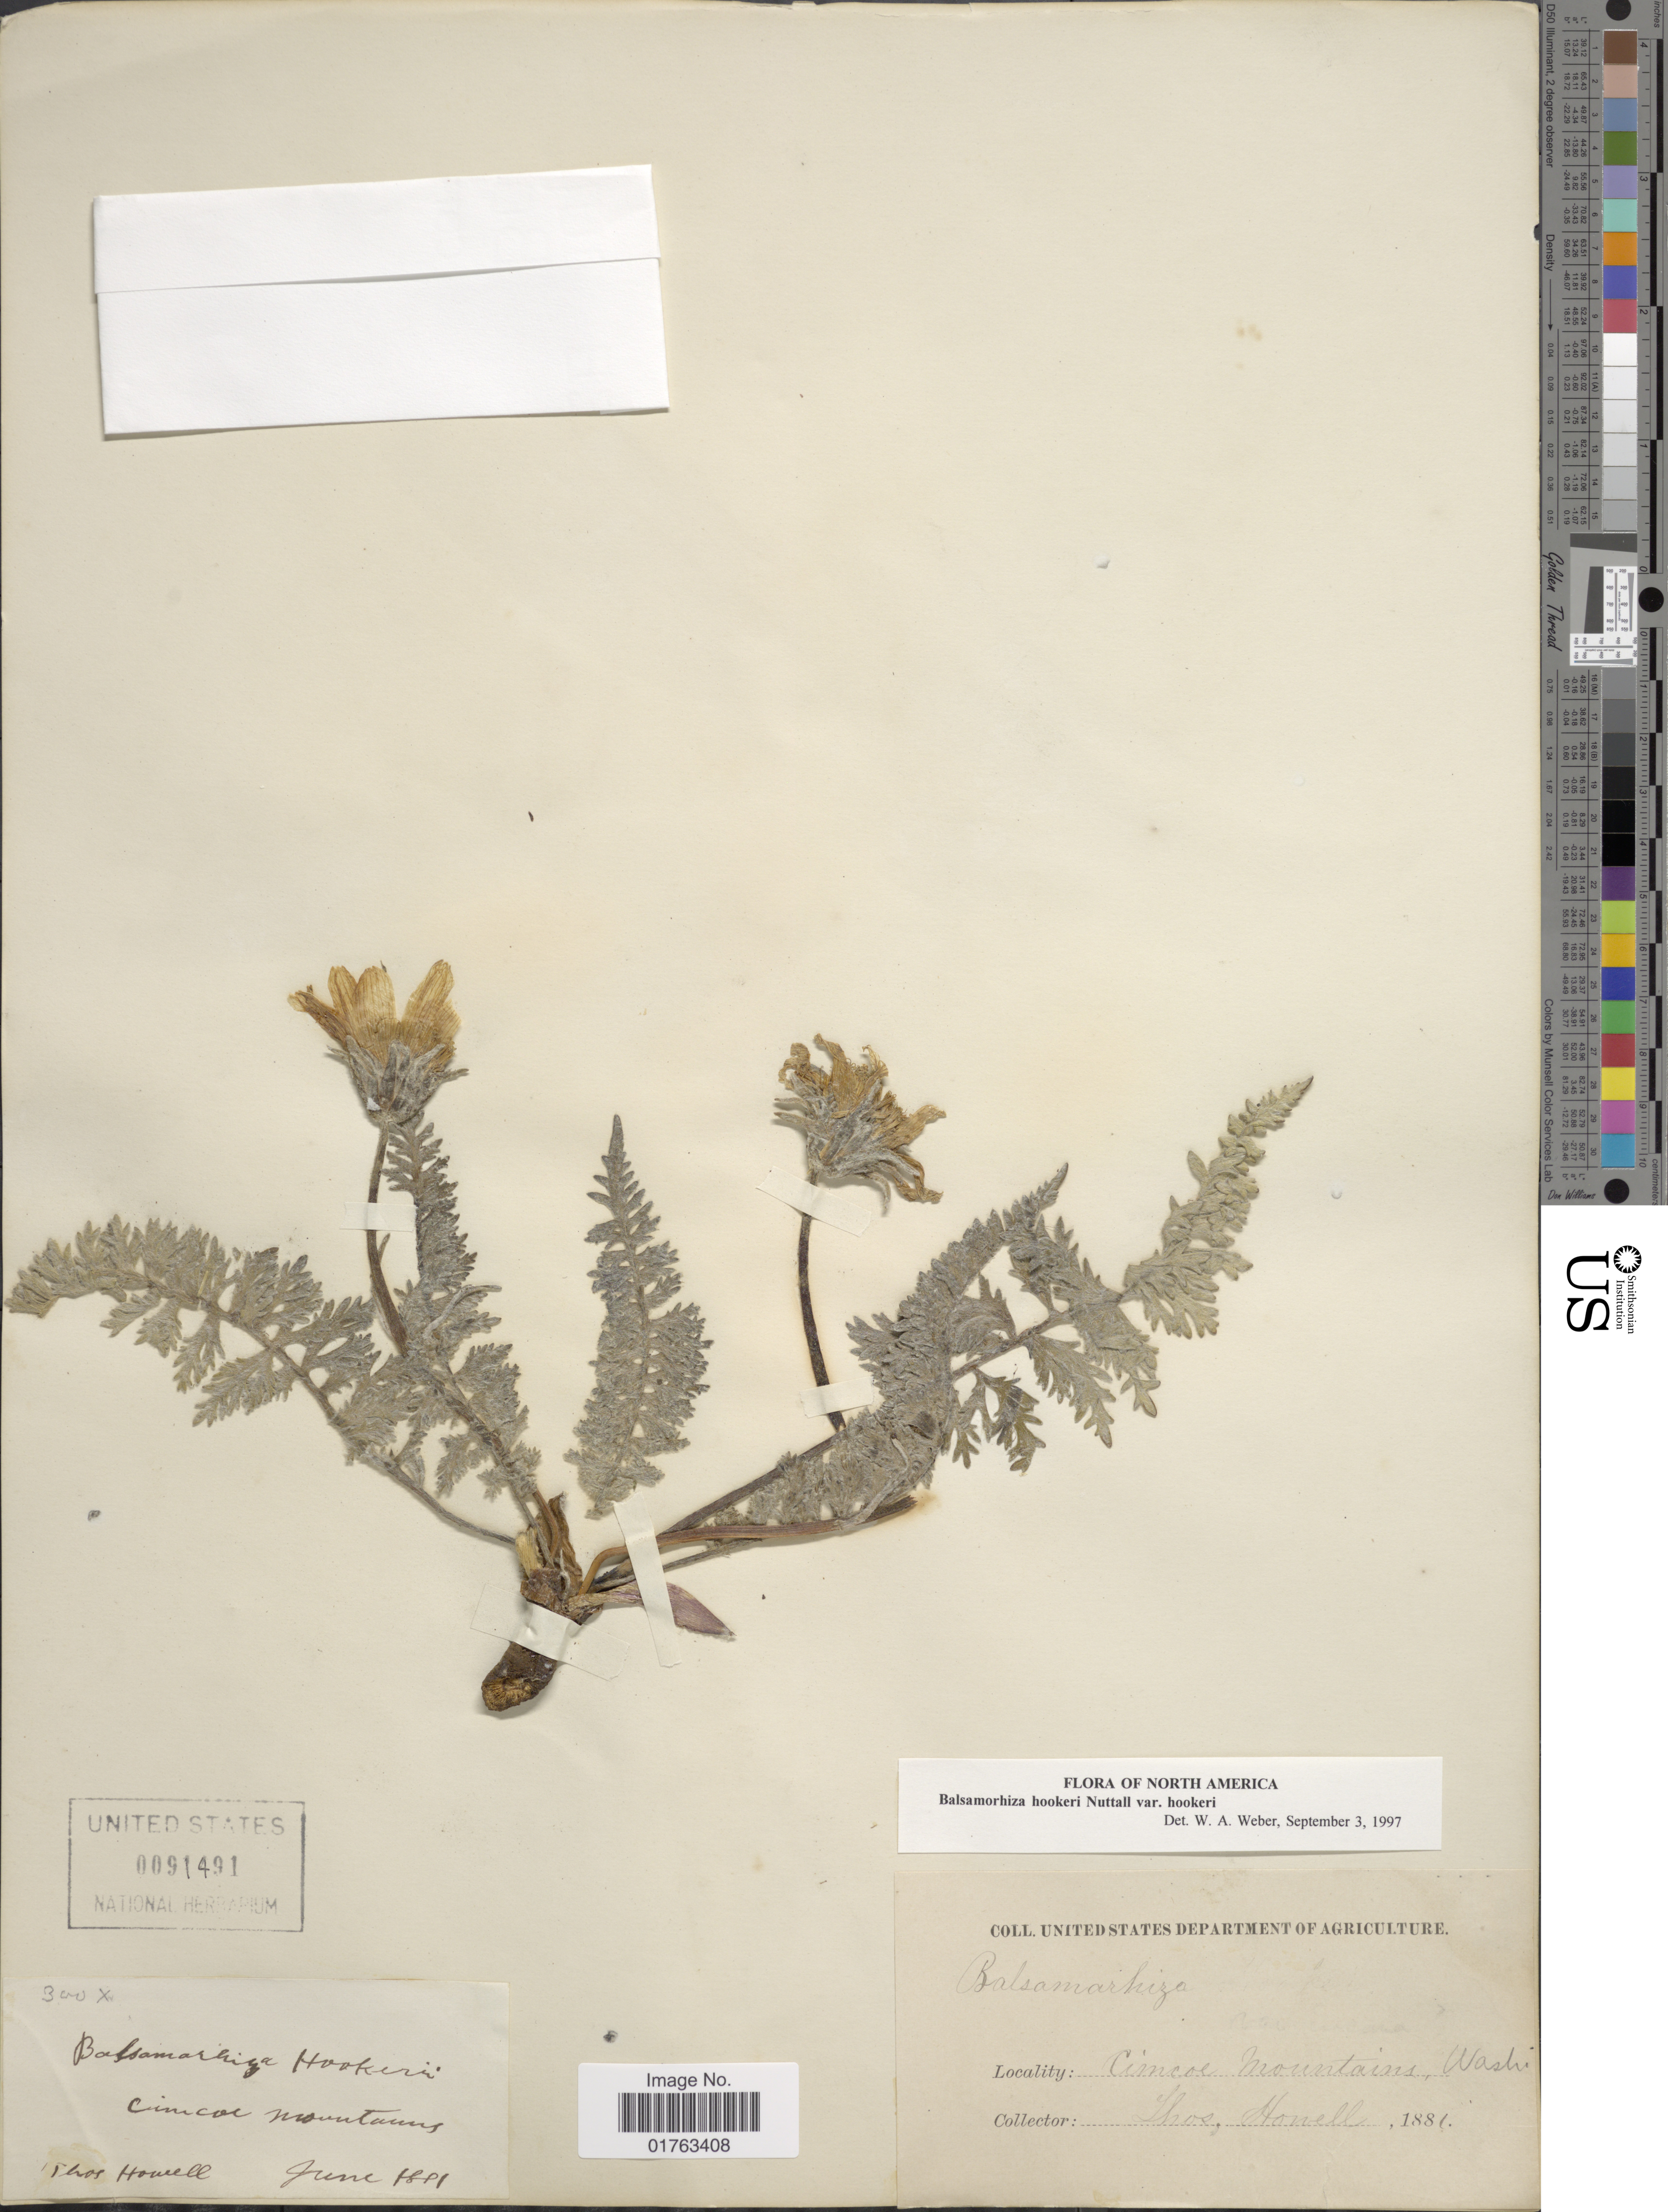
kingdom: Plantae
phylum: Tracheophyta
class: Magnoliopsida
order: Asterales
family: Asteraceae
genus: Balsamorhiza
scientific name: Balsamorhiza hookeri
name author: Nutt.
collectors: T. Howell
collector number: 300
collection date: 1881-06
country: United States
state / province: Washington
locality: Cimcoe Mountains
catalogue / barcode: US 91491